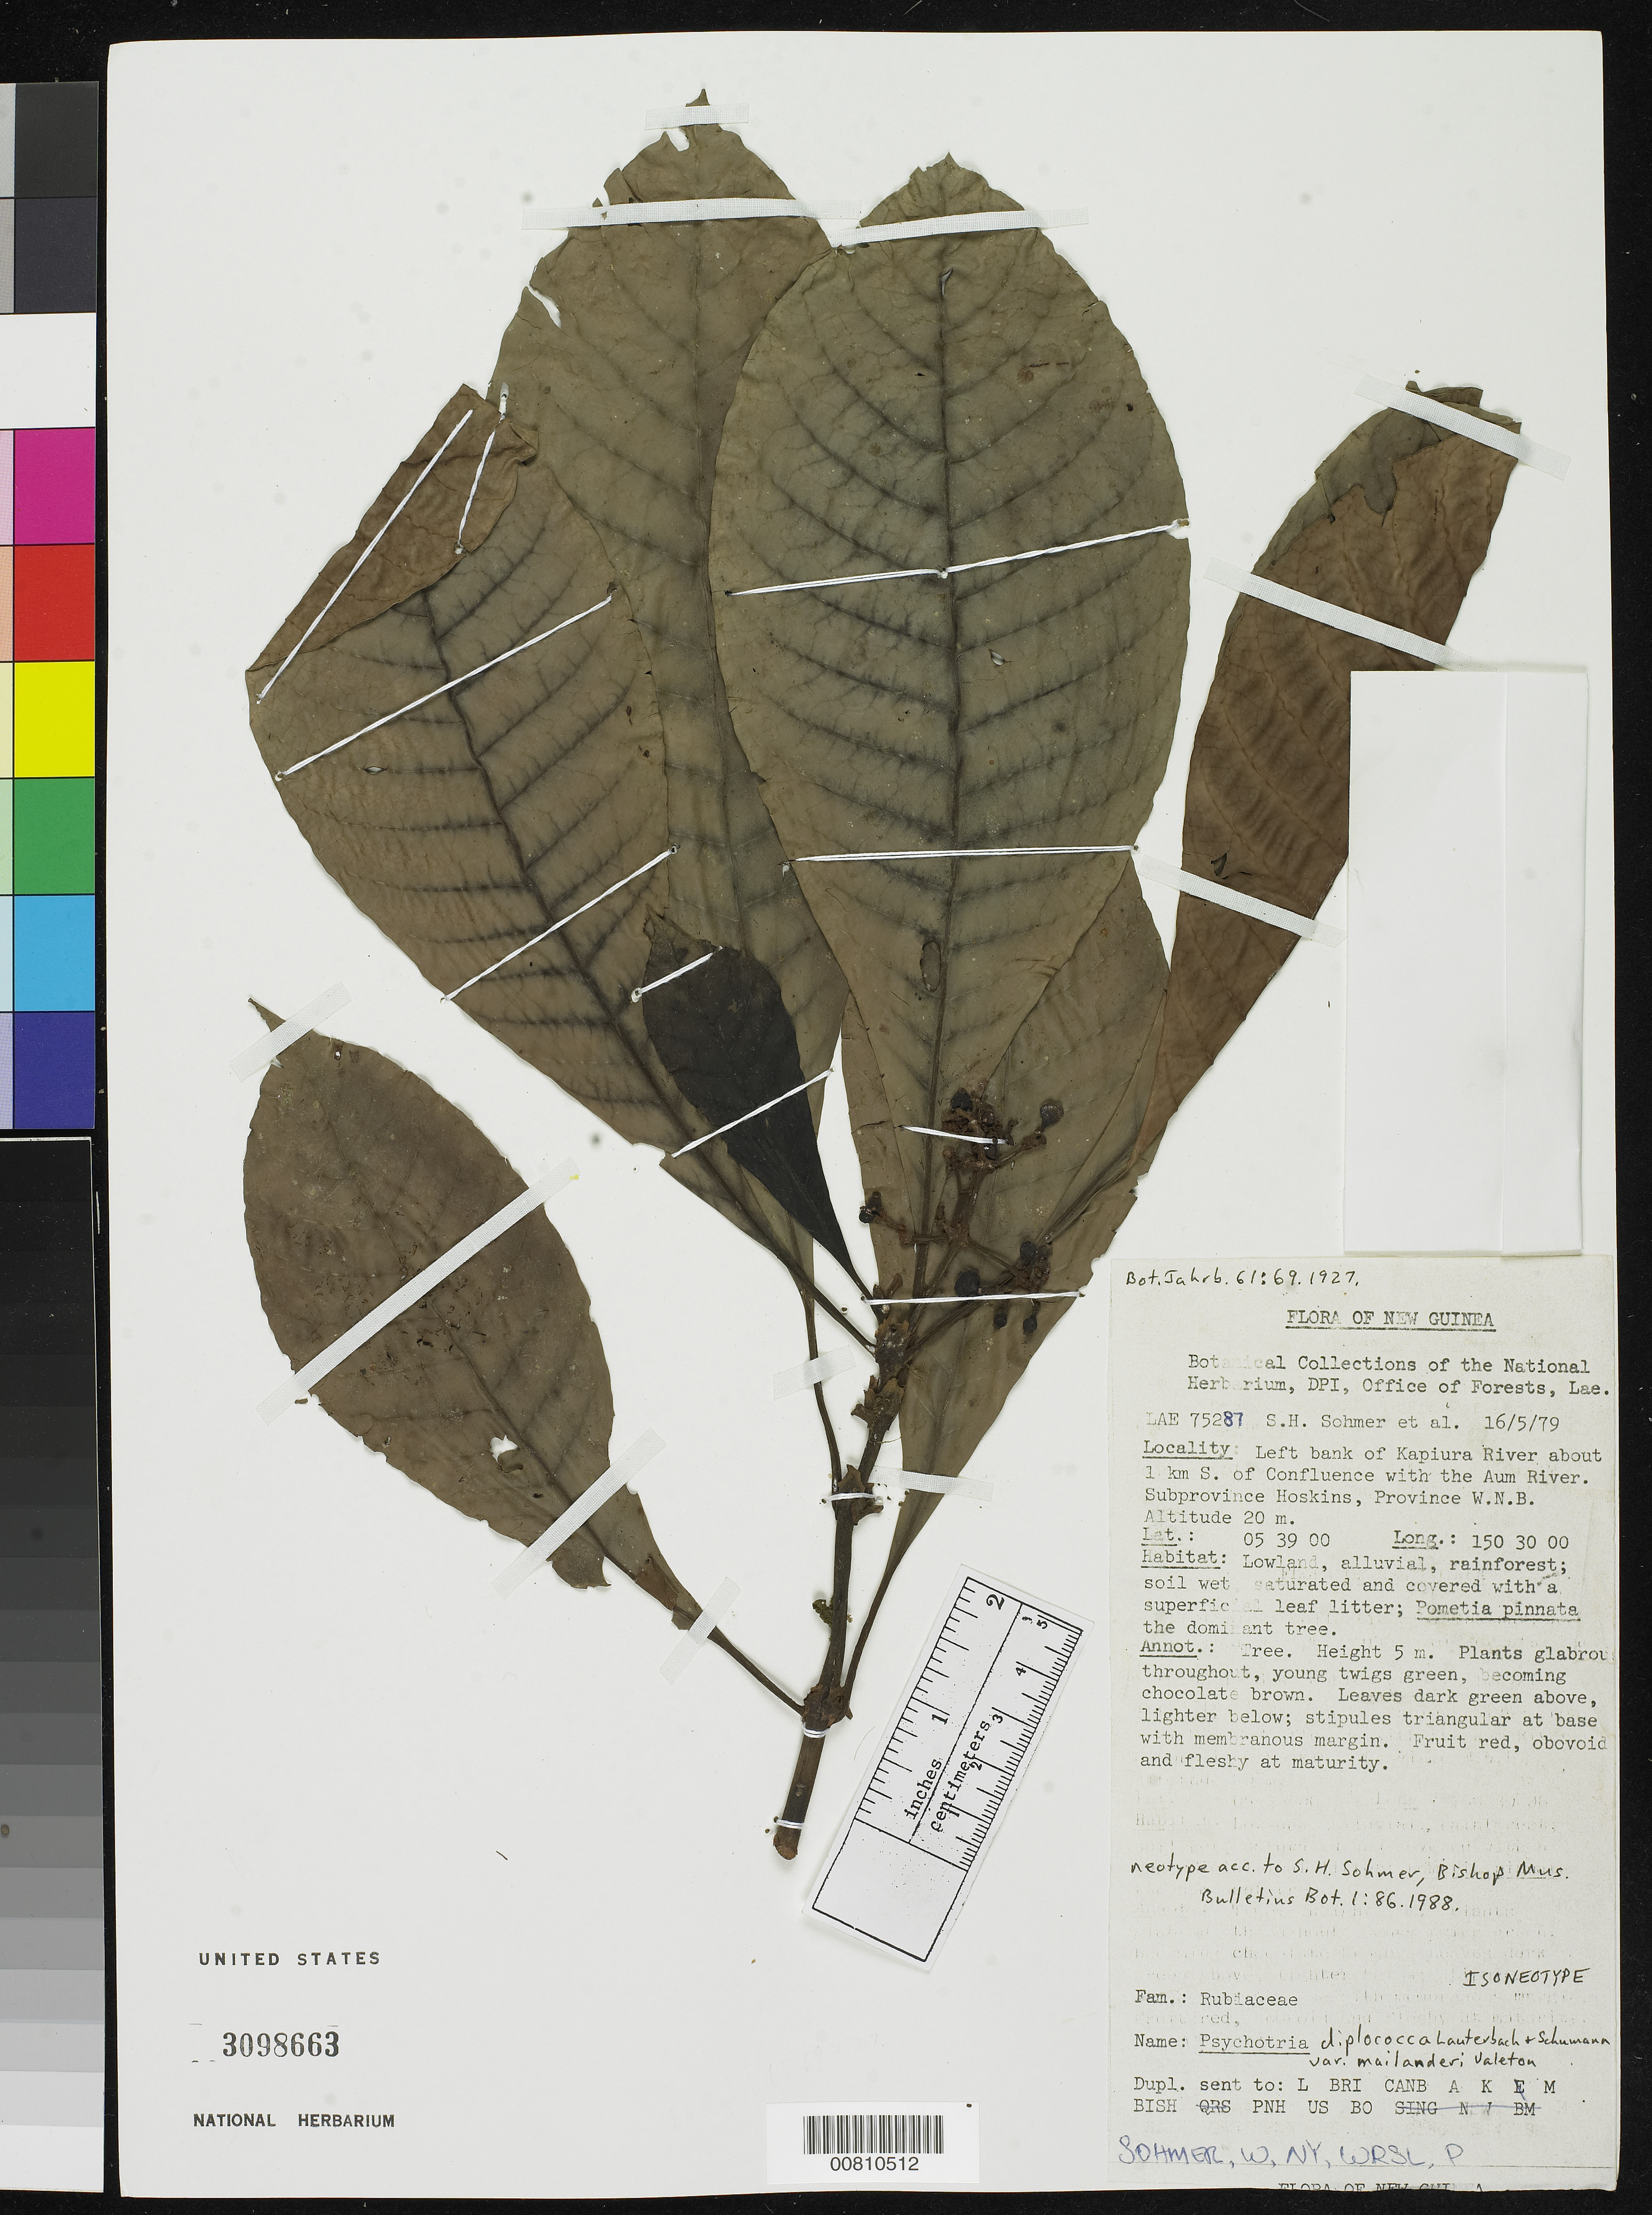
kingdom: Plantae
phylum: Tracheophyta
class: Magnoliopsida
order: Gentianales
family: Rubiaceae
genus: Psychotria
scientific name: Psychotria diplococca var. mailanderi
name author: Valeton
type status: Isoneotype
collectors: S. H. Sohmer & et al.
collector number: LAE 75287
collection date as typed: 16 May 1979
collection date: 1979-05-16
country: Papua New Guinea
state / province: West New Britain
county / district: Hoskins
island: New Britain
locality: Left bank of Kapiura River about 1 km S of confluence with the Aum River. Subprovince Hoskins, Province W.N.B.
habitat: Lowland, alluvial, rainforest; soil wet, saturated and covered with a superficial leaf litter; Pometia pinnata the dominant tree.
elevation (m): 20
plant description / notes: Neotype at LAE.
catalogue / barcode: US 3098663